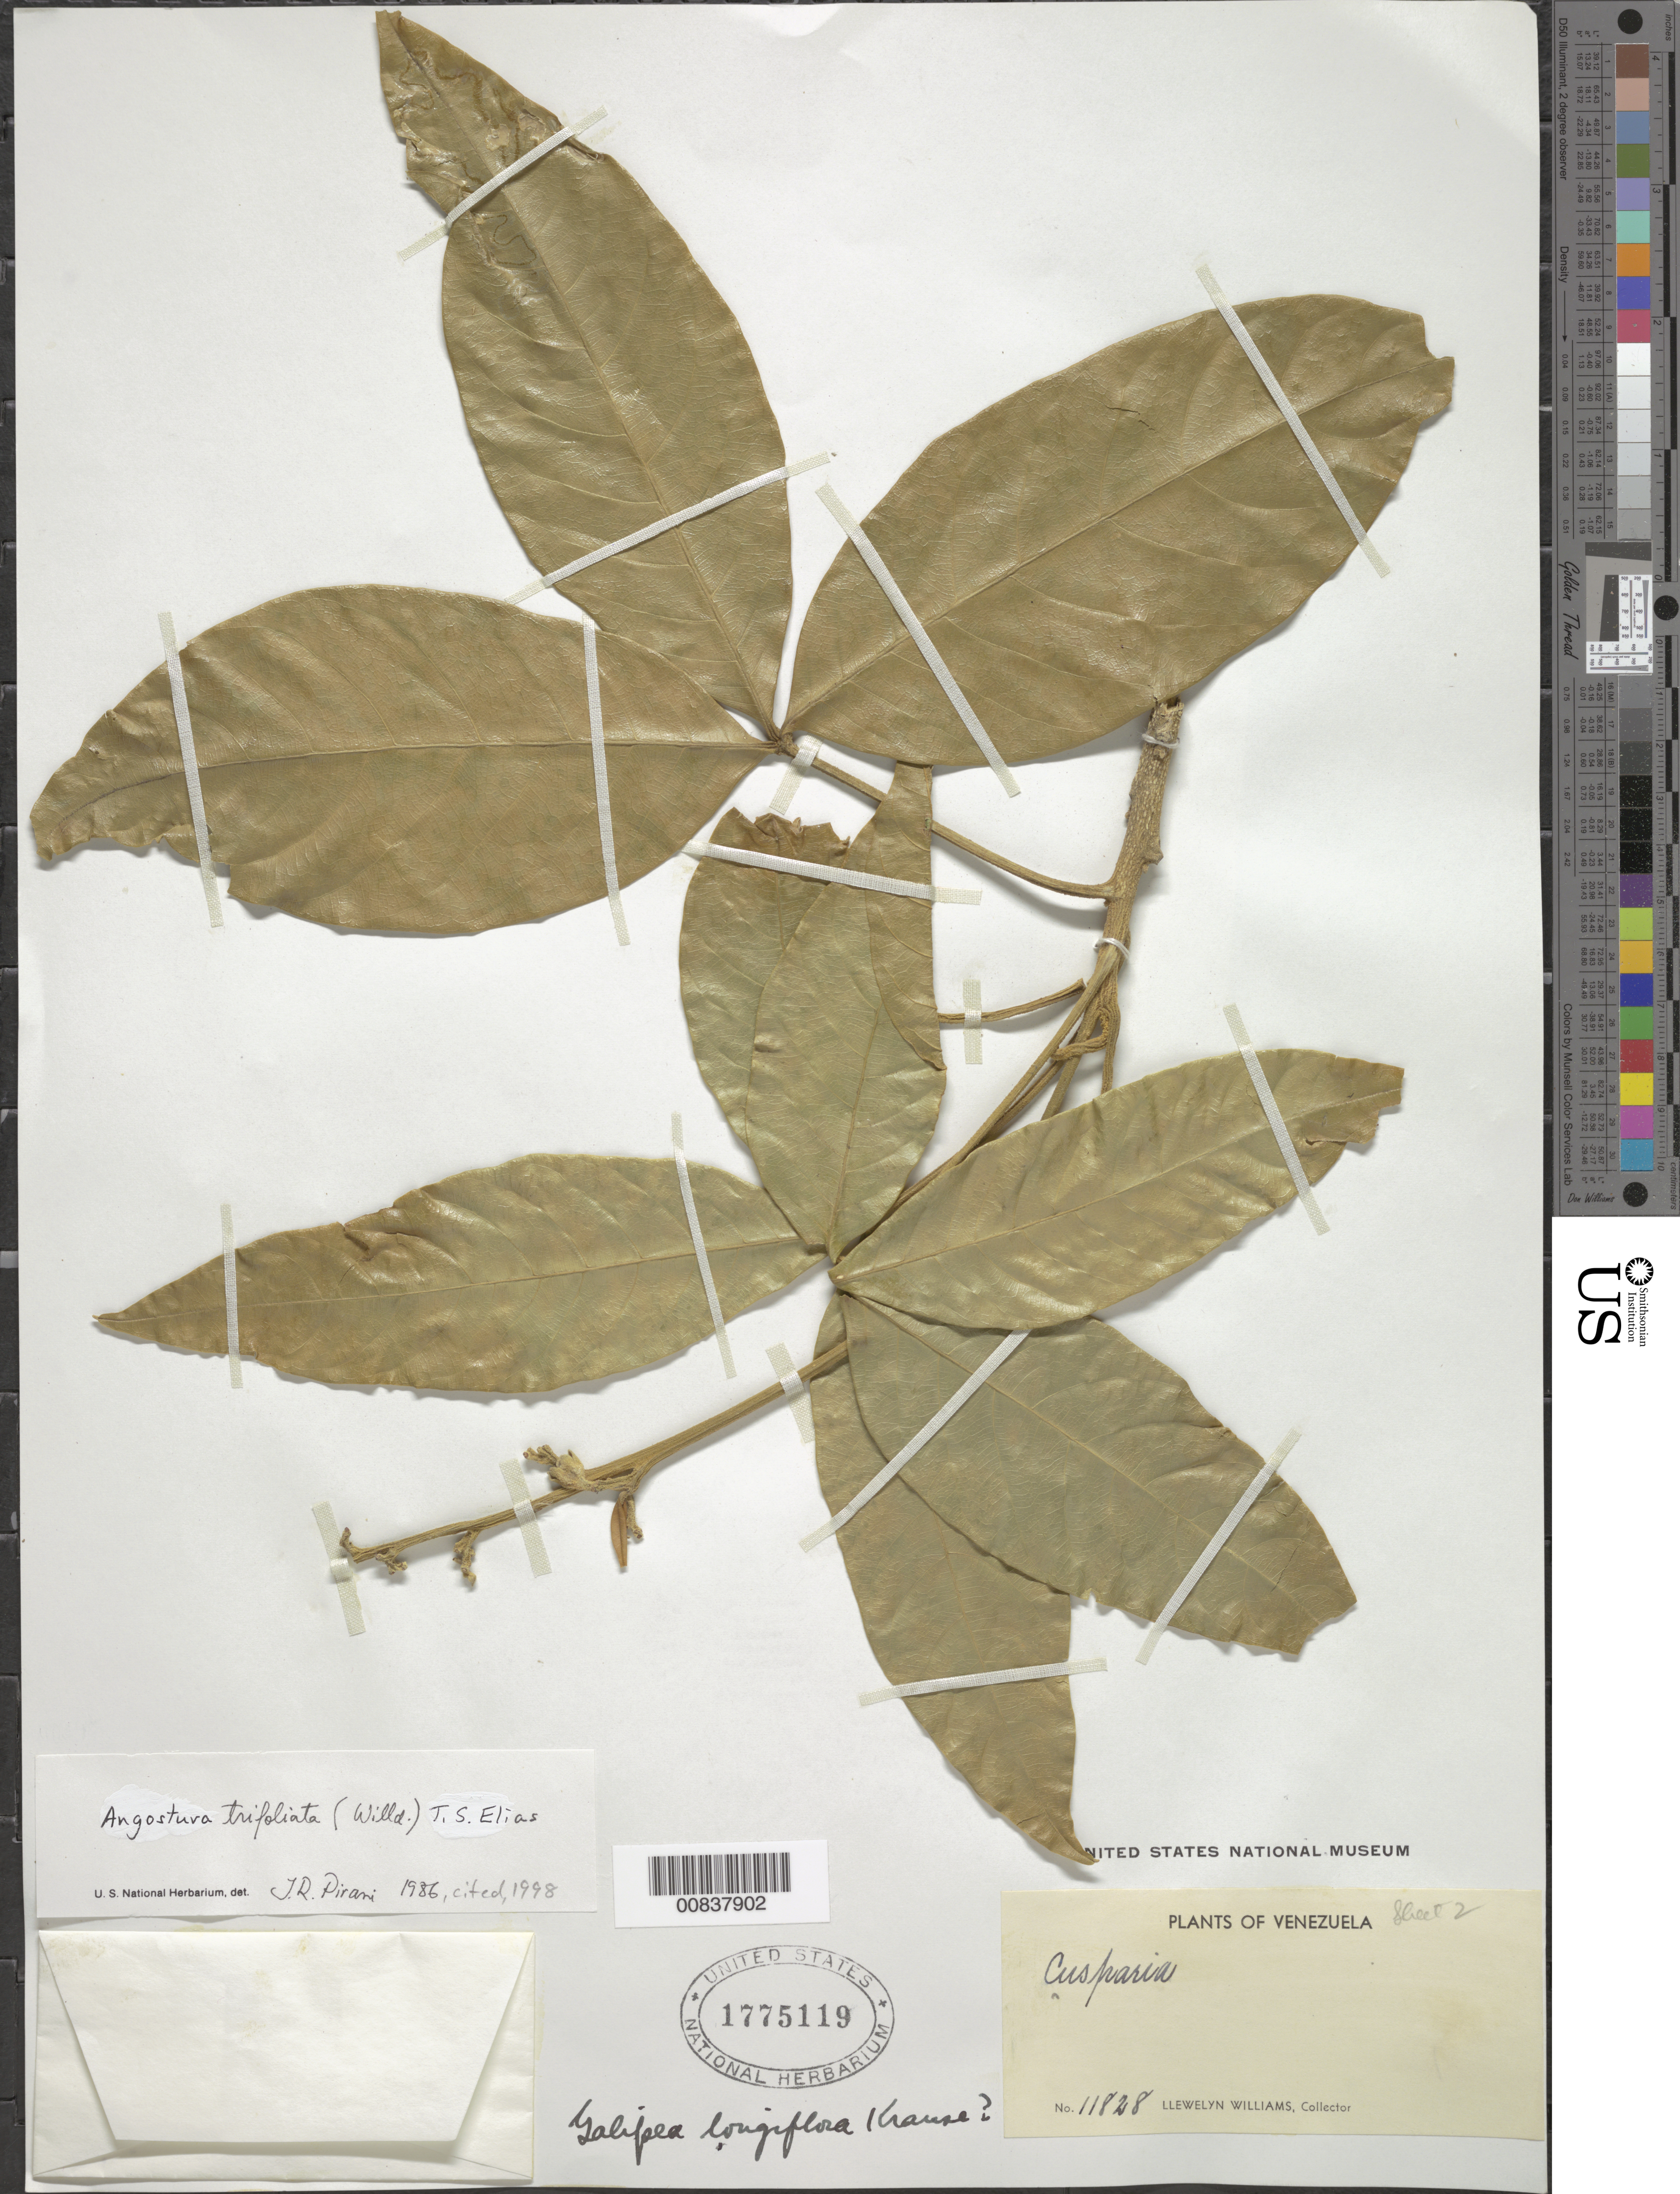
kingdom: Plantae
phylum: Tracheophyta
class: Magnoliopsida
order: Sapindales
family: Rutaceae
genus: Angostura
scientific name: Angostura trifoliata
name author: (Willd.) T.S. Elias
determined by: Kallunki, Jacquelyn A.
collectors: Ll. Williams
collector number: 11828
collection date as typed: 15-Apr-39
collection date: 1939-04-15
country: Venezuela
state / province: Bolívar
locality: Guayapo, Bajo Caura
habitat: Comun en partes, formando quinales sobre lajas abiertas y en las faldas rocosas de la sierra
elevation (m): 400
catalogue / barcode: US 1775119